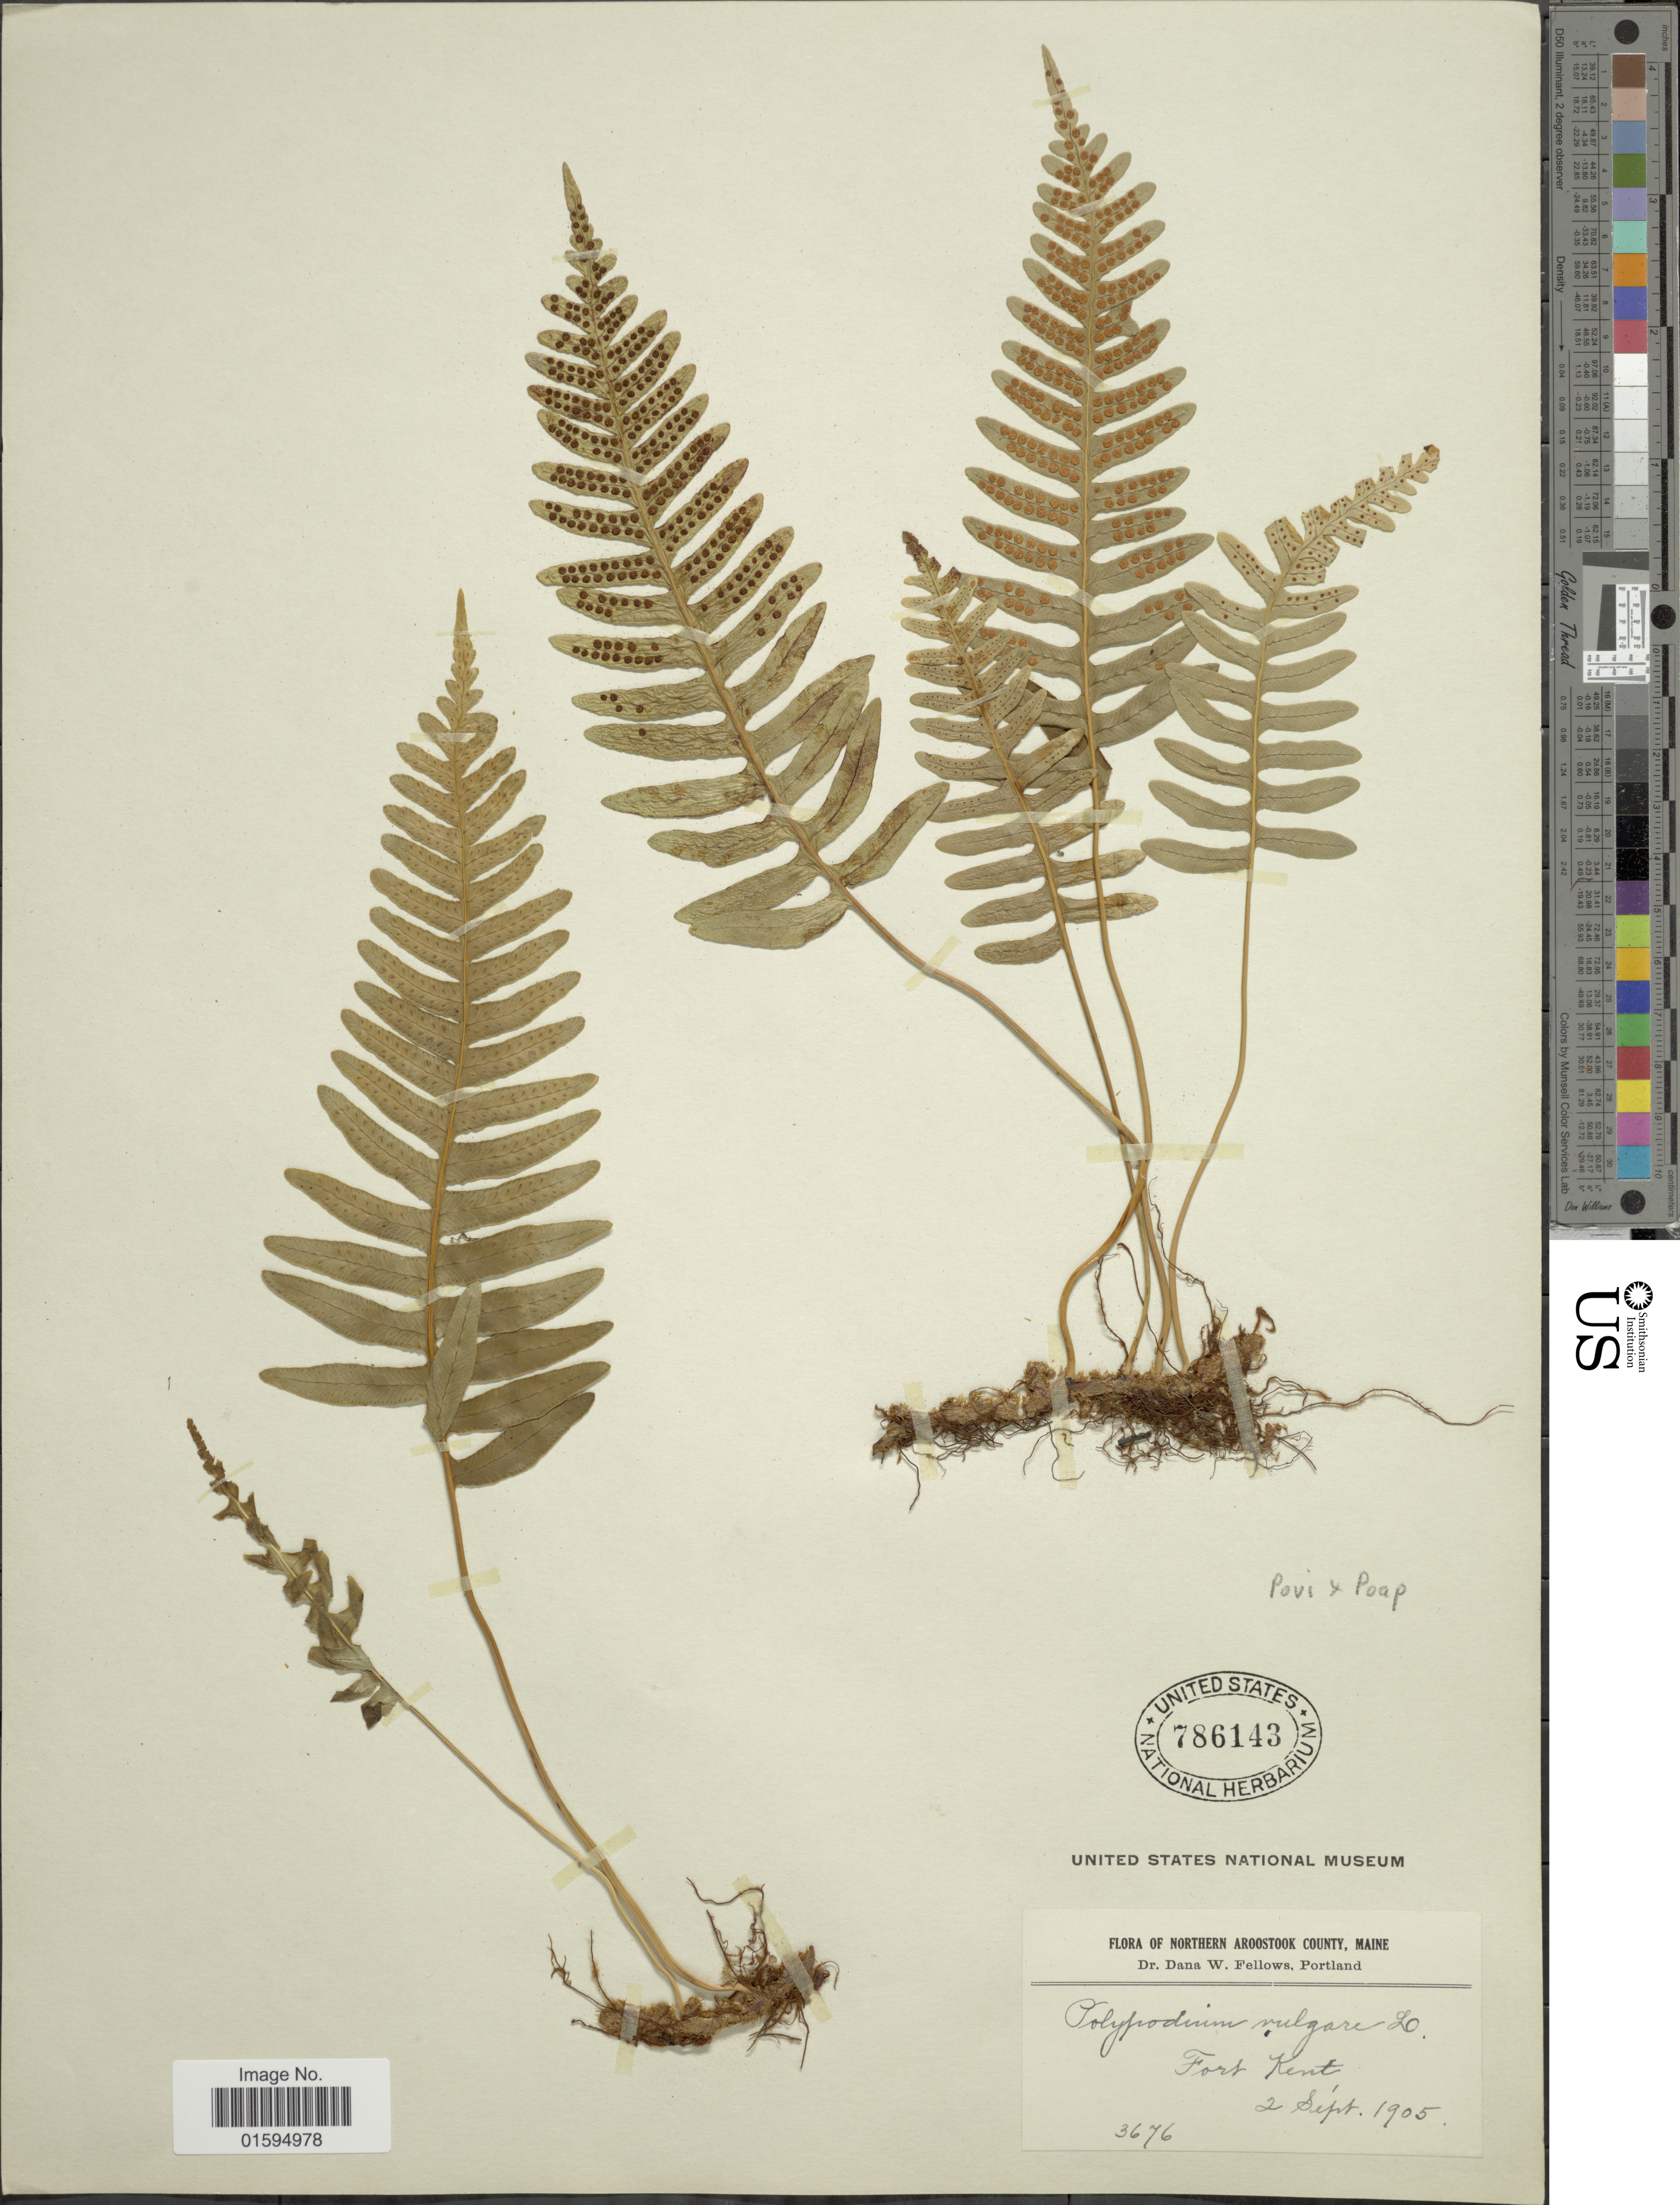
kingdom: Plantae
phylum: Tracheophyta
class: Polypodiopsida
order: Polypodiales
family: Polypodiaceae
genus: Polypodium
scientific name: Polypodium virginianum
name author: L.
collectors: D. W. Fellows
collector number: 3676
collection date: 1905-09-02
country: United States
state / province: Maine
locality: Northen Aroostook County, Portland, Fort Kent.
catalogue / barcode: US 786143